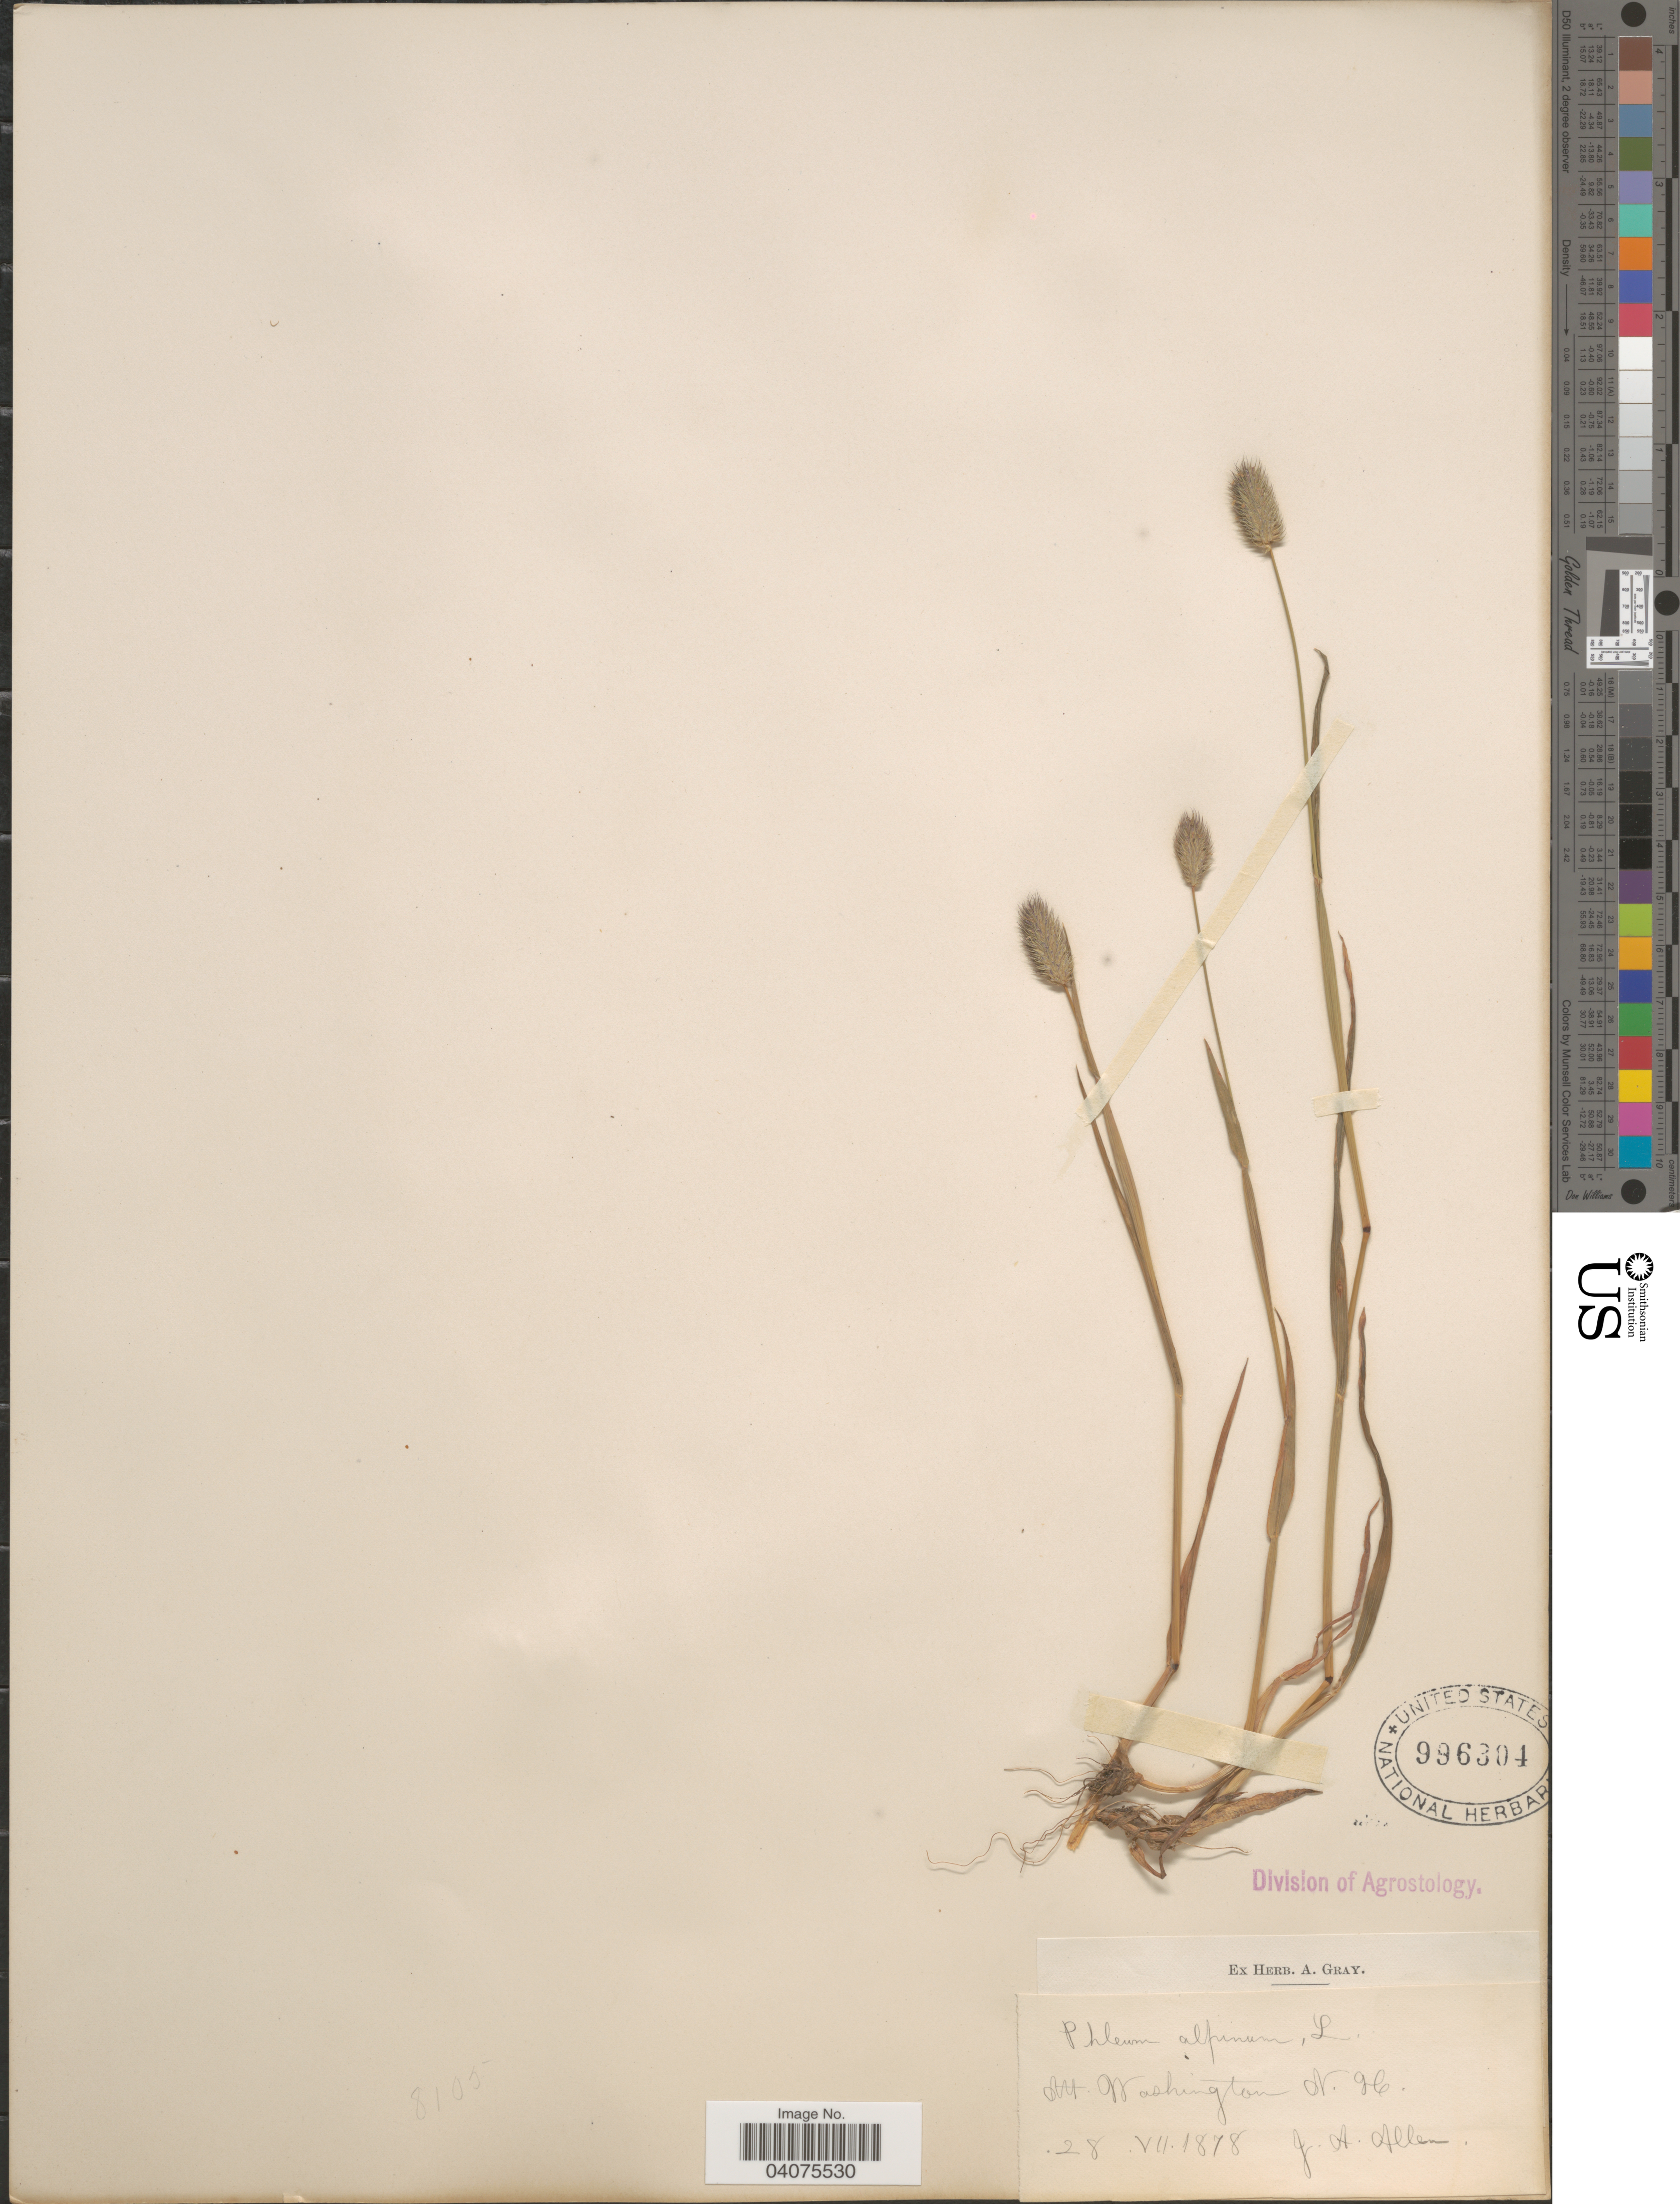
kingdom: Plantae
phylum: Tracheophyta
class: Liliopsida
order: Poales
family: Poaceae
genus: Phleum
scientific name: Phleum alpinum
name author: L.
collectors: J. Allen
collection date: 1878-07-28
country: United States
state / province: New Hampshire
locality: Mt. Washington.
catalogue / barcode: US 996304